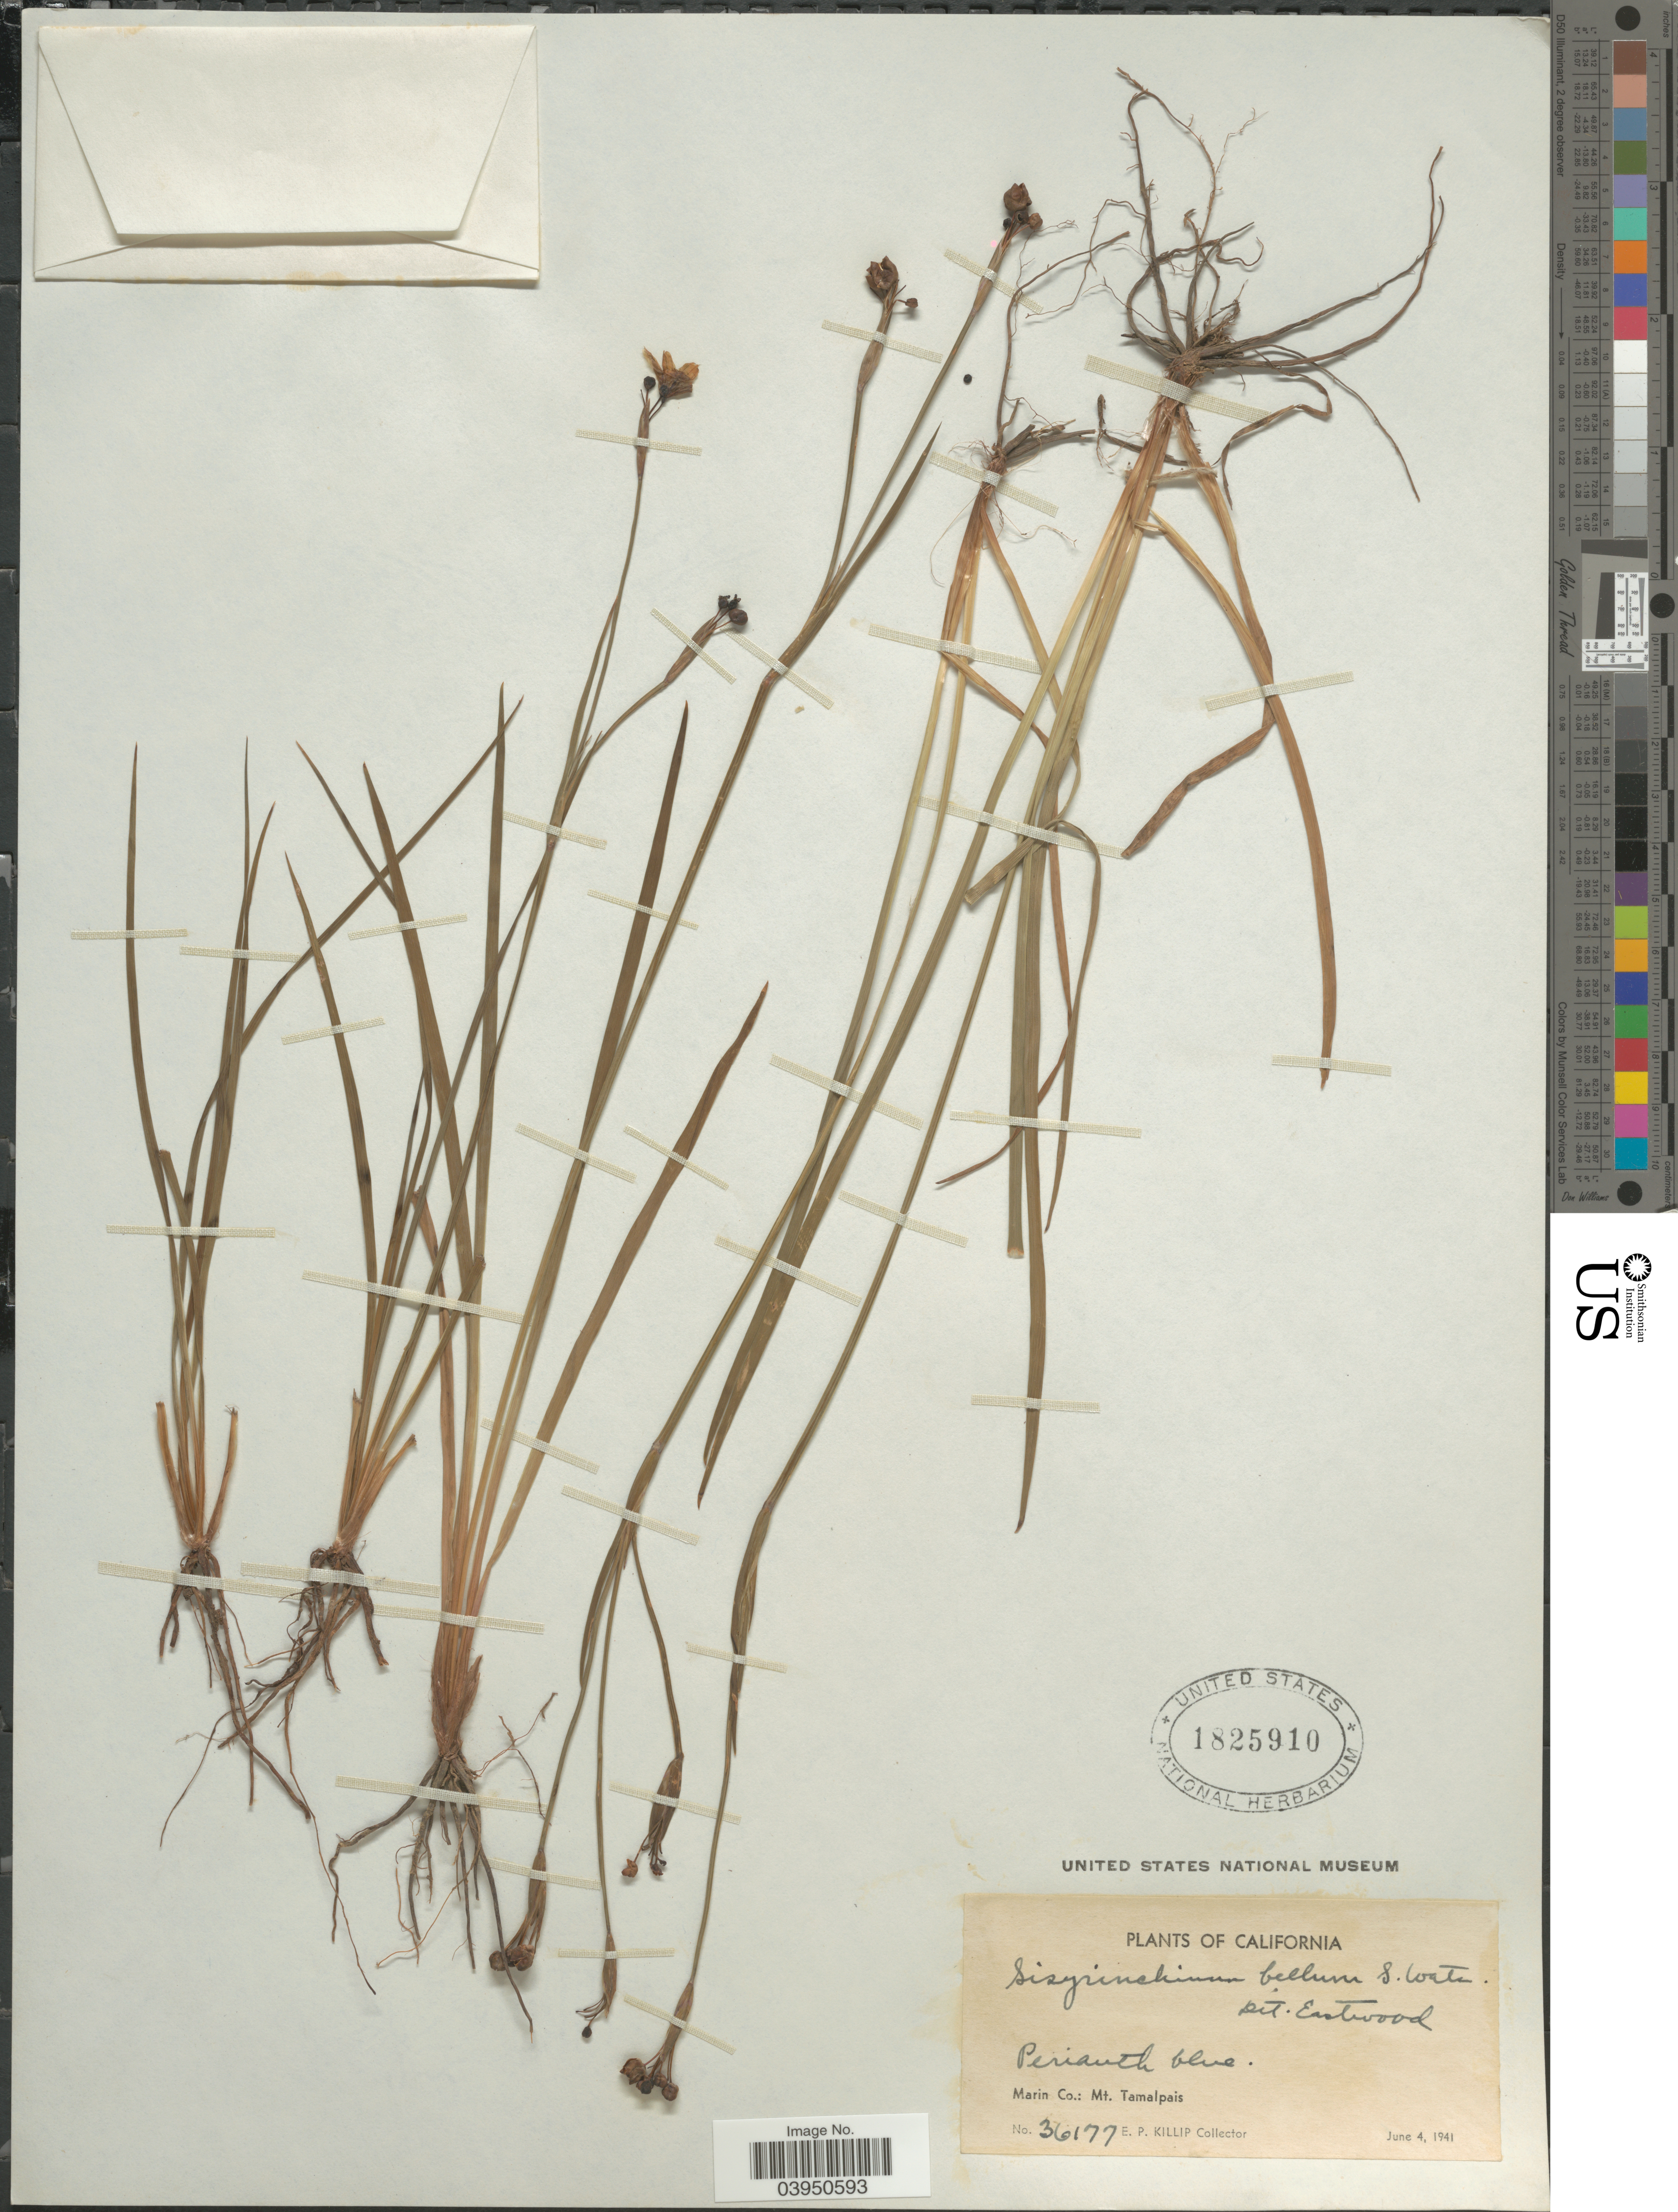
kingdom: Plantae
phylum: Tracheophyta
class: Liliopsida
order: Asparagales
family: Iridaceae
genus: Sisyrinchium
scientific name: Sisyrinchium bellum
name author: S. Watson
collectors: E. P. Killip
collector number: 36177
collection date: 1941-06-04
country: United States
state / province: California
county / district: Marin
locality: Marin Co.: Mt. Tamalpais.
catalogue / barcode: US 1825910